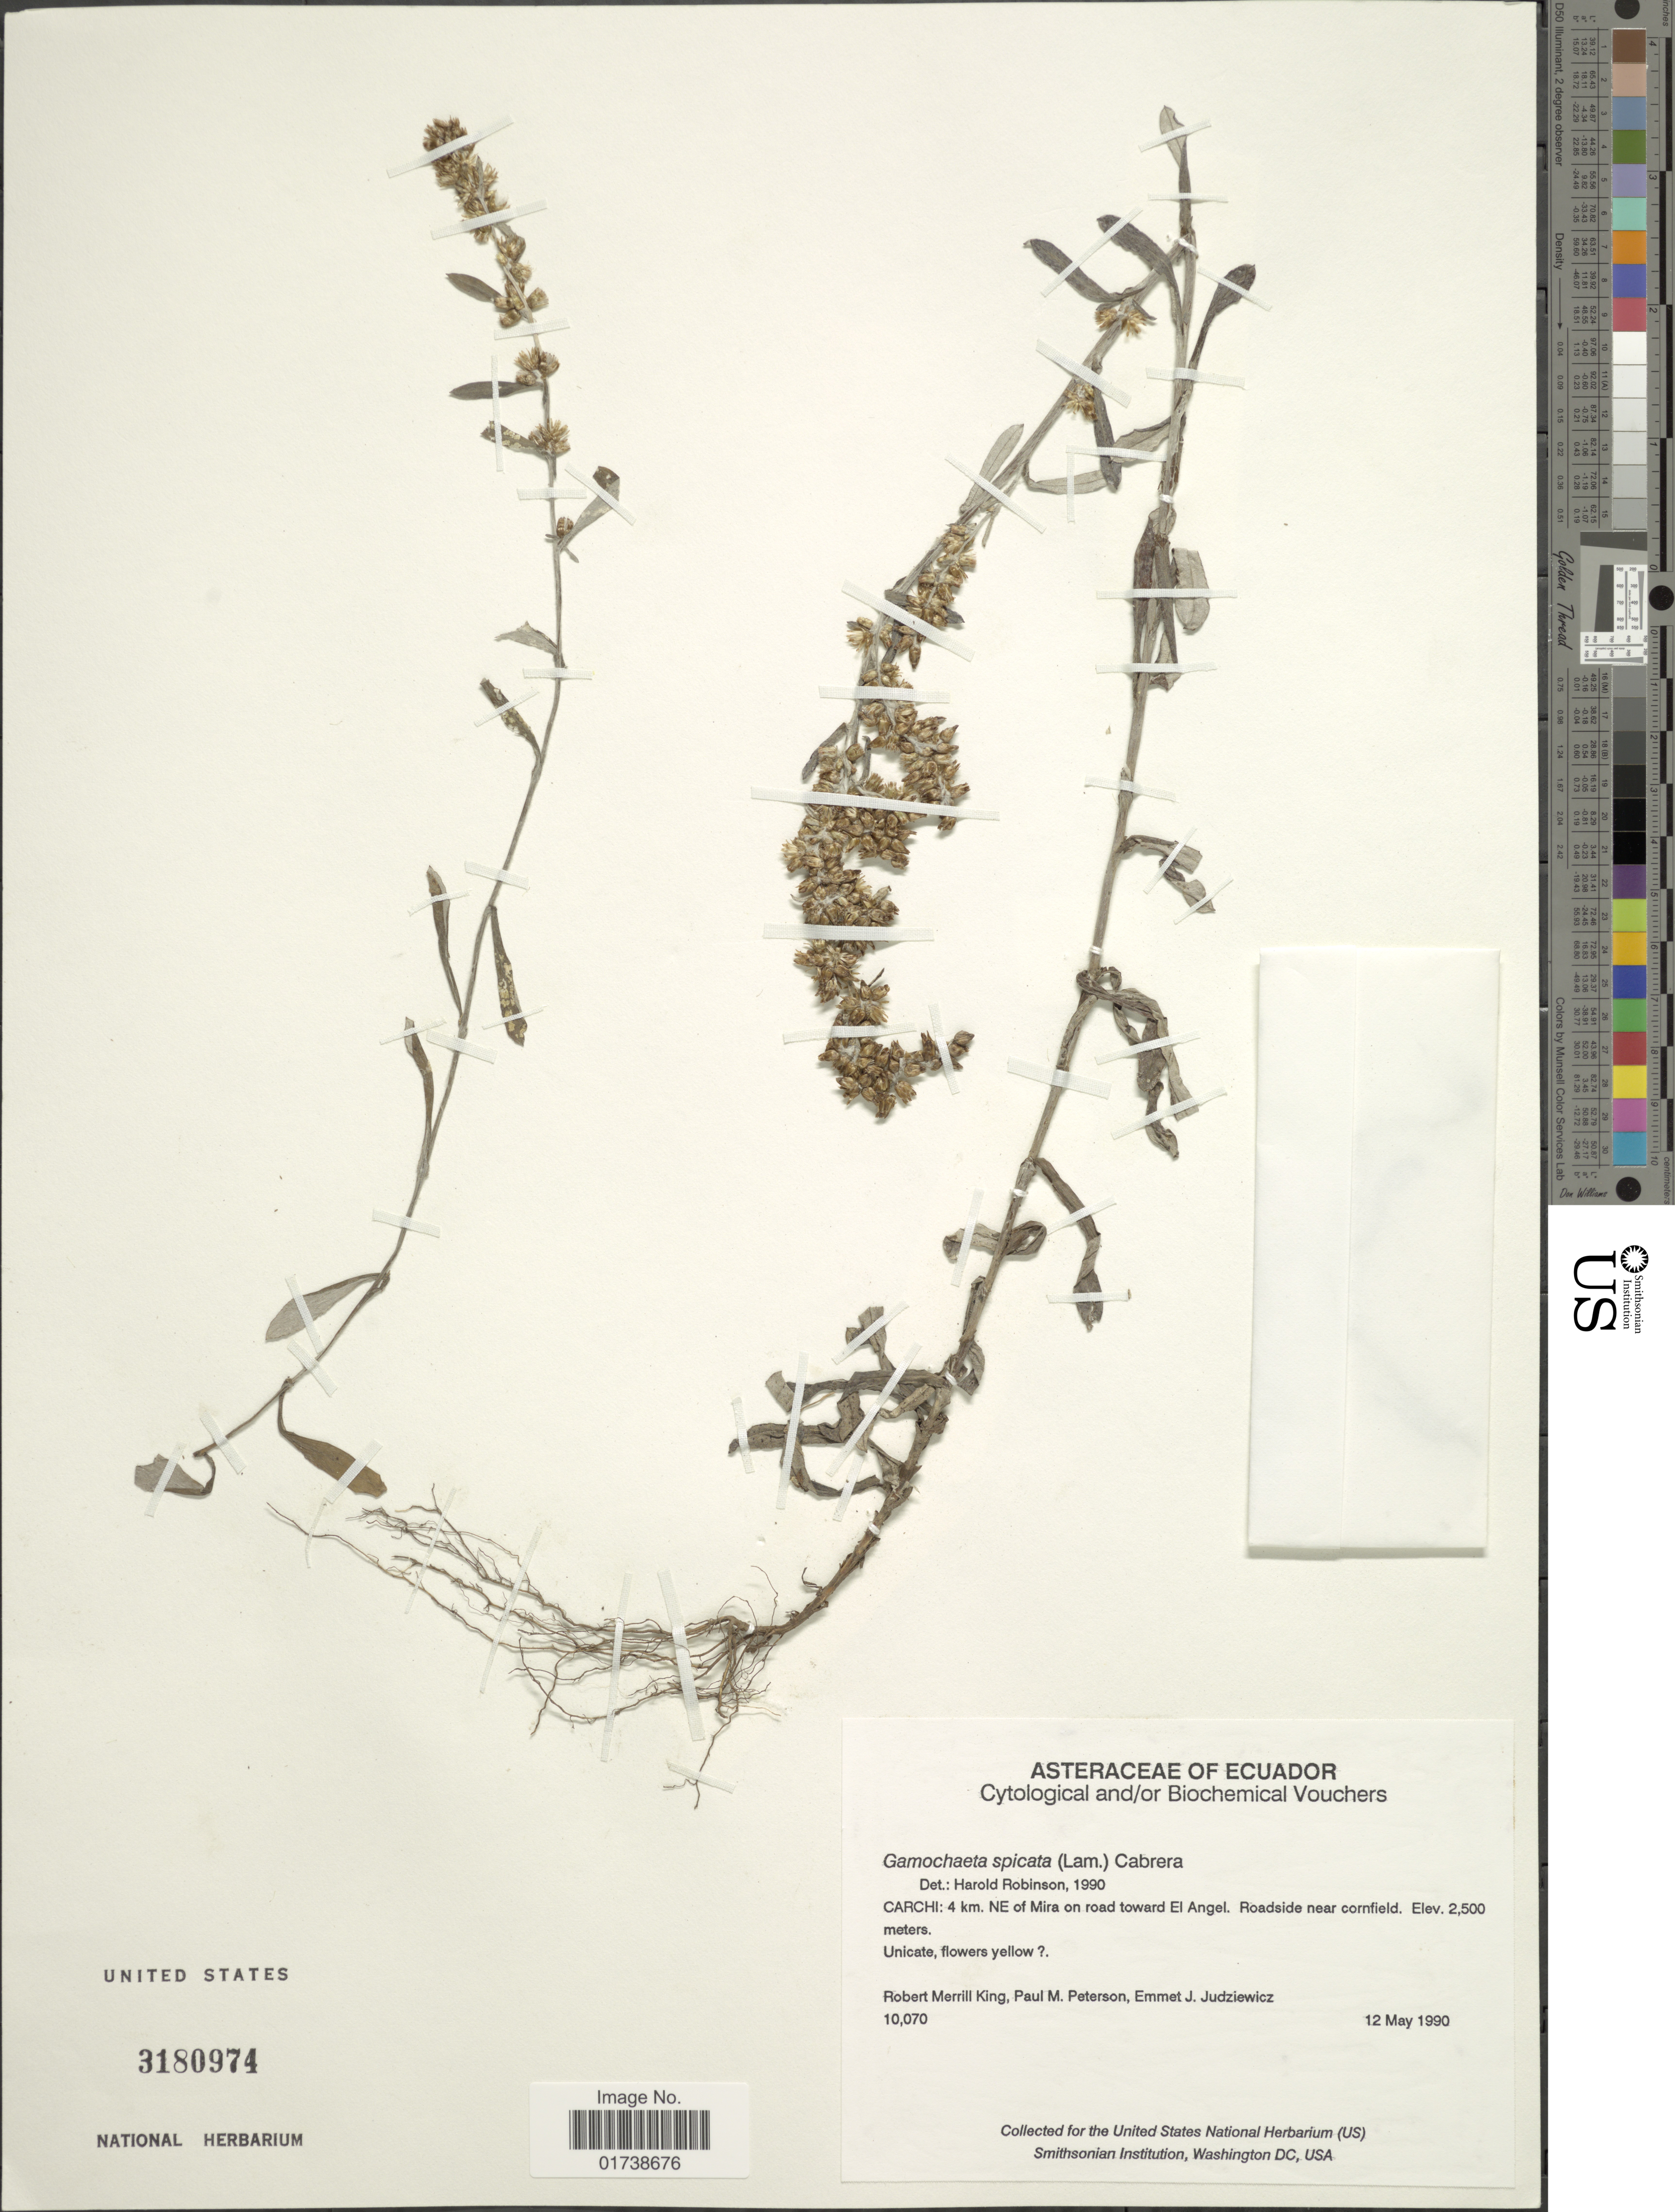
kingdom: Plantae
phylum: Tracheophyta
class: Magnoliopsida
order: Asterales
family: Asteraceae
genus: Gamochaeta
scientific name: Gamochaeta spicata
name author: (Lam.) Cabrera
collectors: R. M. King, P. M. Peterson & E. J. Judziewicz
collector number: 10070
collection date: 1990-05-12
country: Ecuador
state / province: Carchi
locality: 4 km. NE of Mira on road toward El Angel, roadside near cornfield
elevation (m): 2500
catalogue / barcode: US 3180974